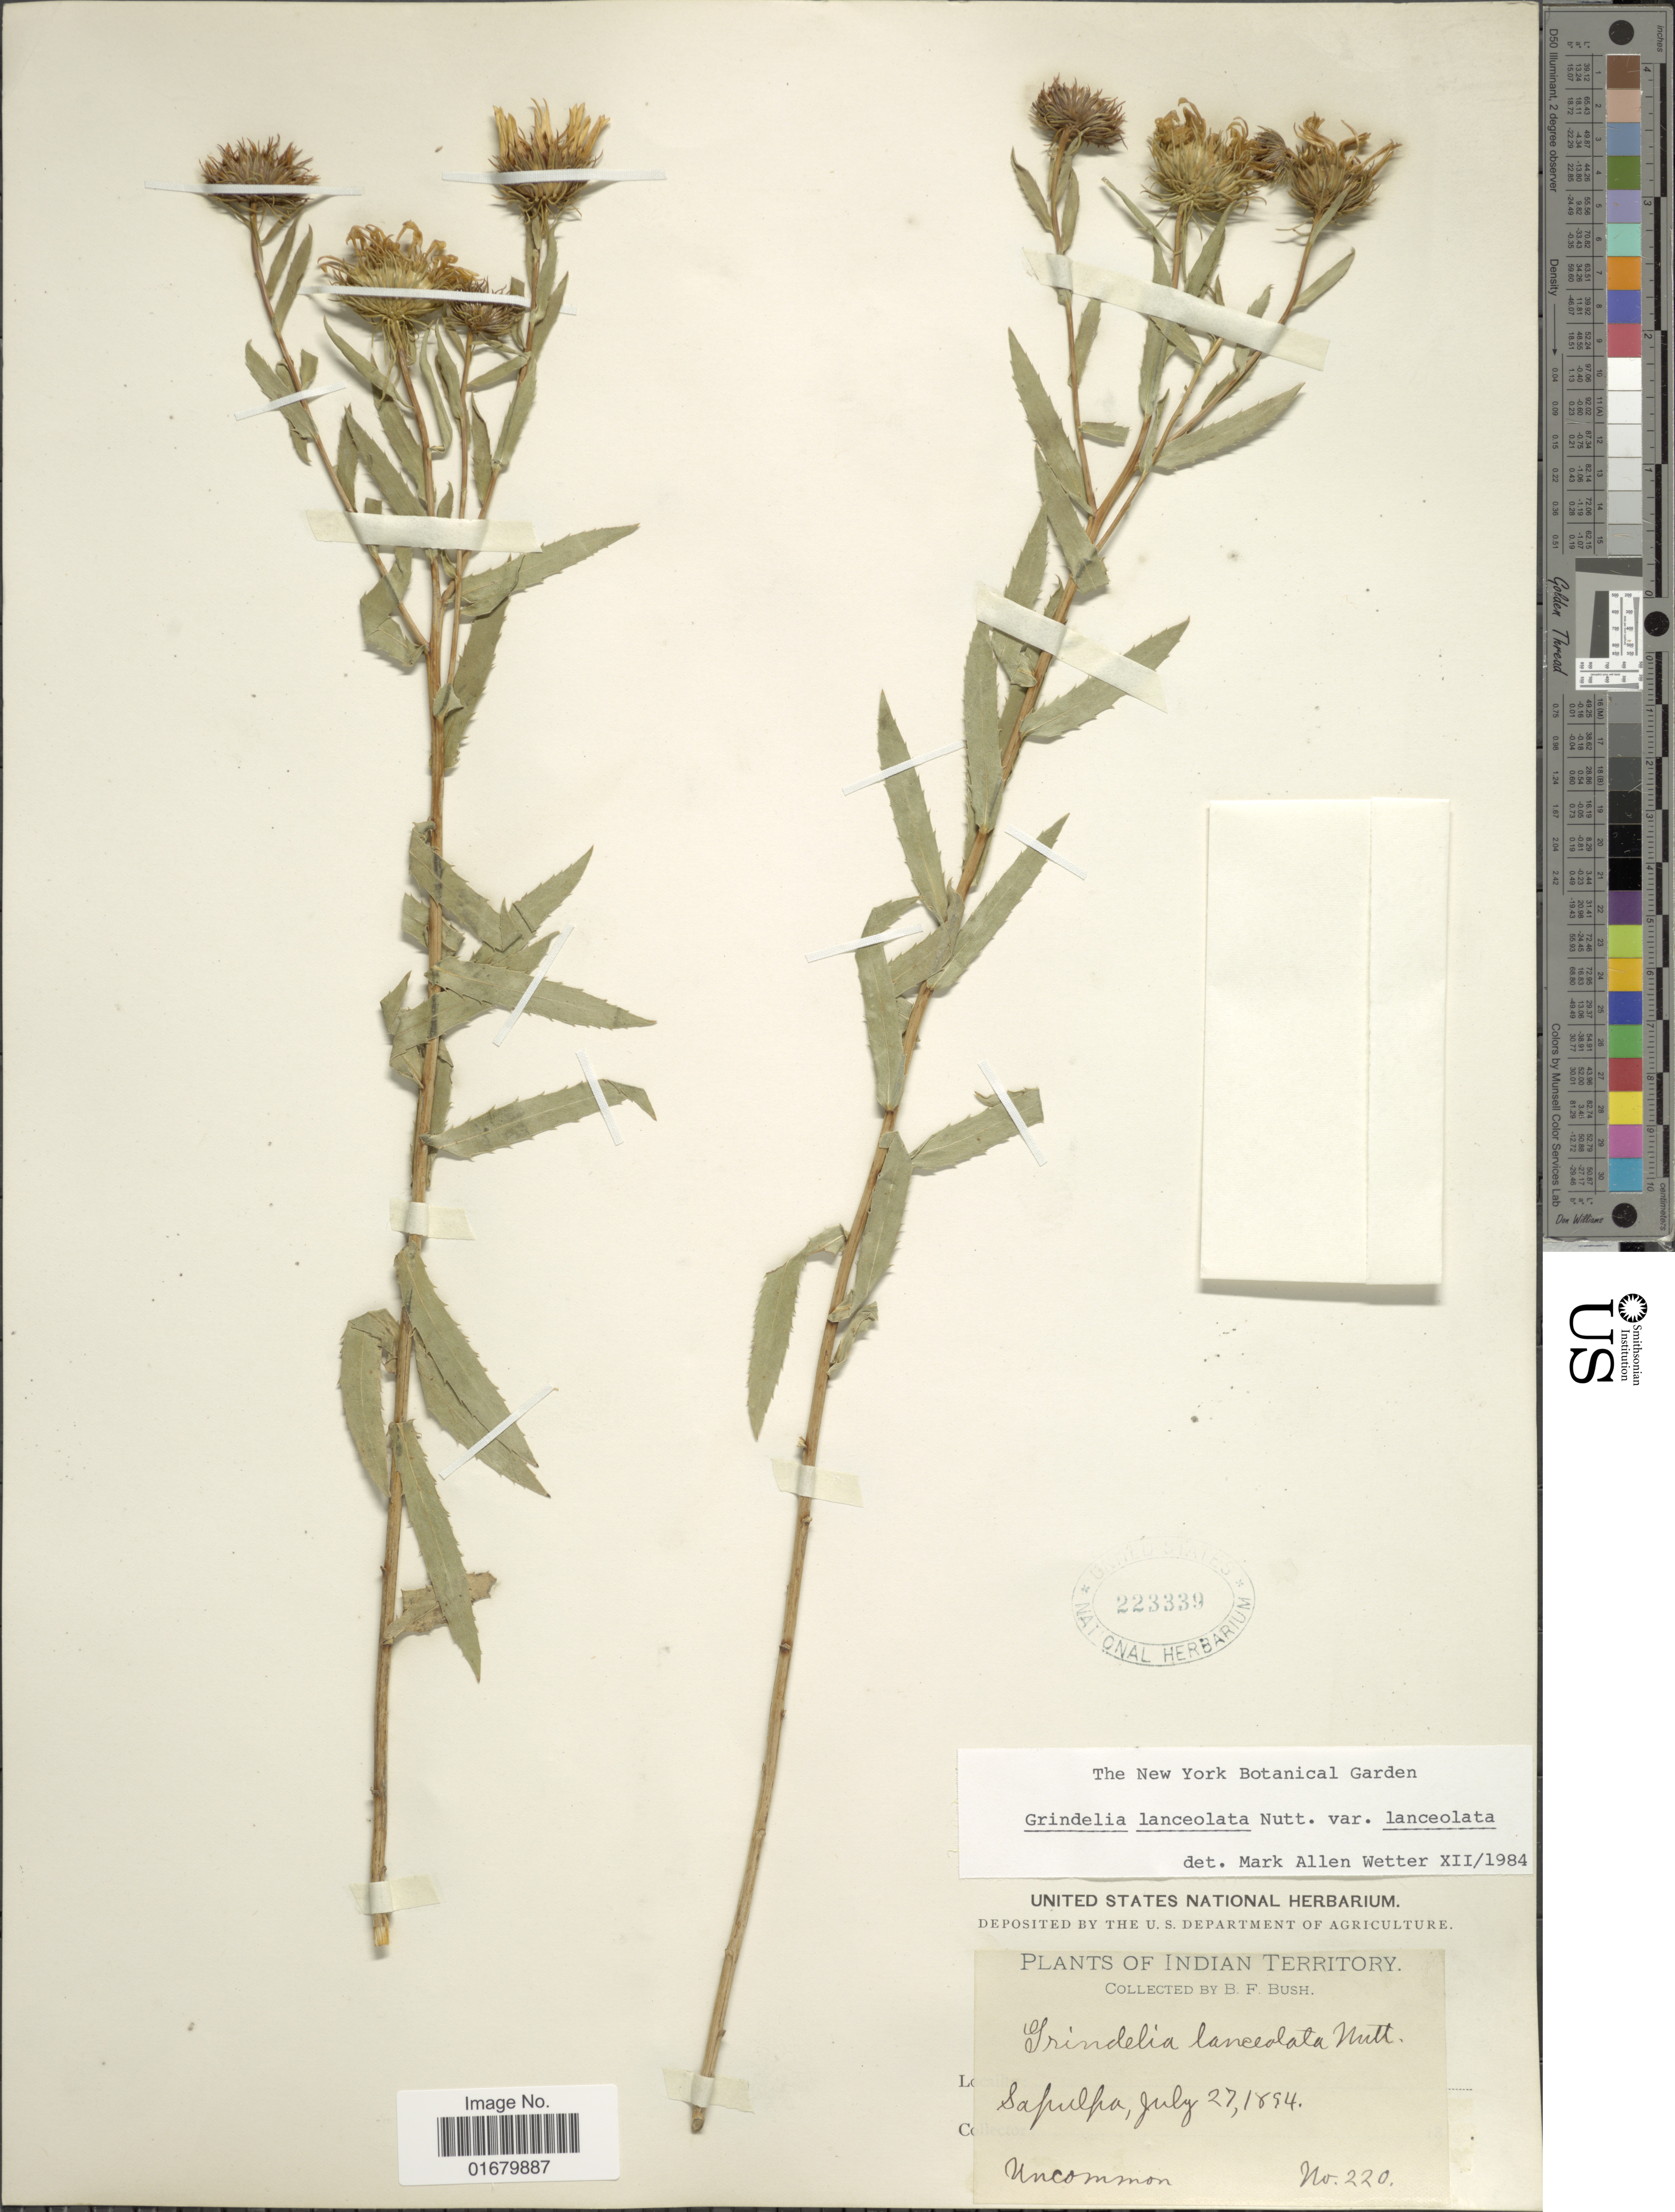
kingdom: Plantae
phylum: Tracheophyta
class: Magnoliopsida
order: Asterales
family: Asteraceae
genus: Grindelia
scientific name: Grindelia lanceolata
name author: Nutt.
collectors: B. F. Bush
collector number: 220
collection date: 1894-07-27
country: United States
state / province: Oklahoma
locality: Indian Territory, Sapulpa.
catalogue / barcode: US 223339